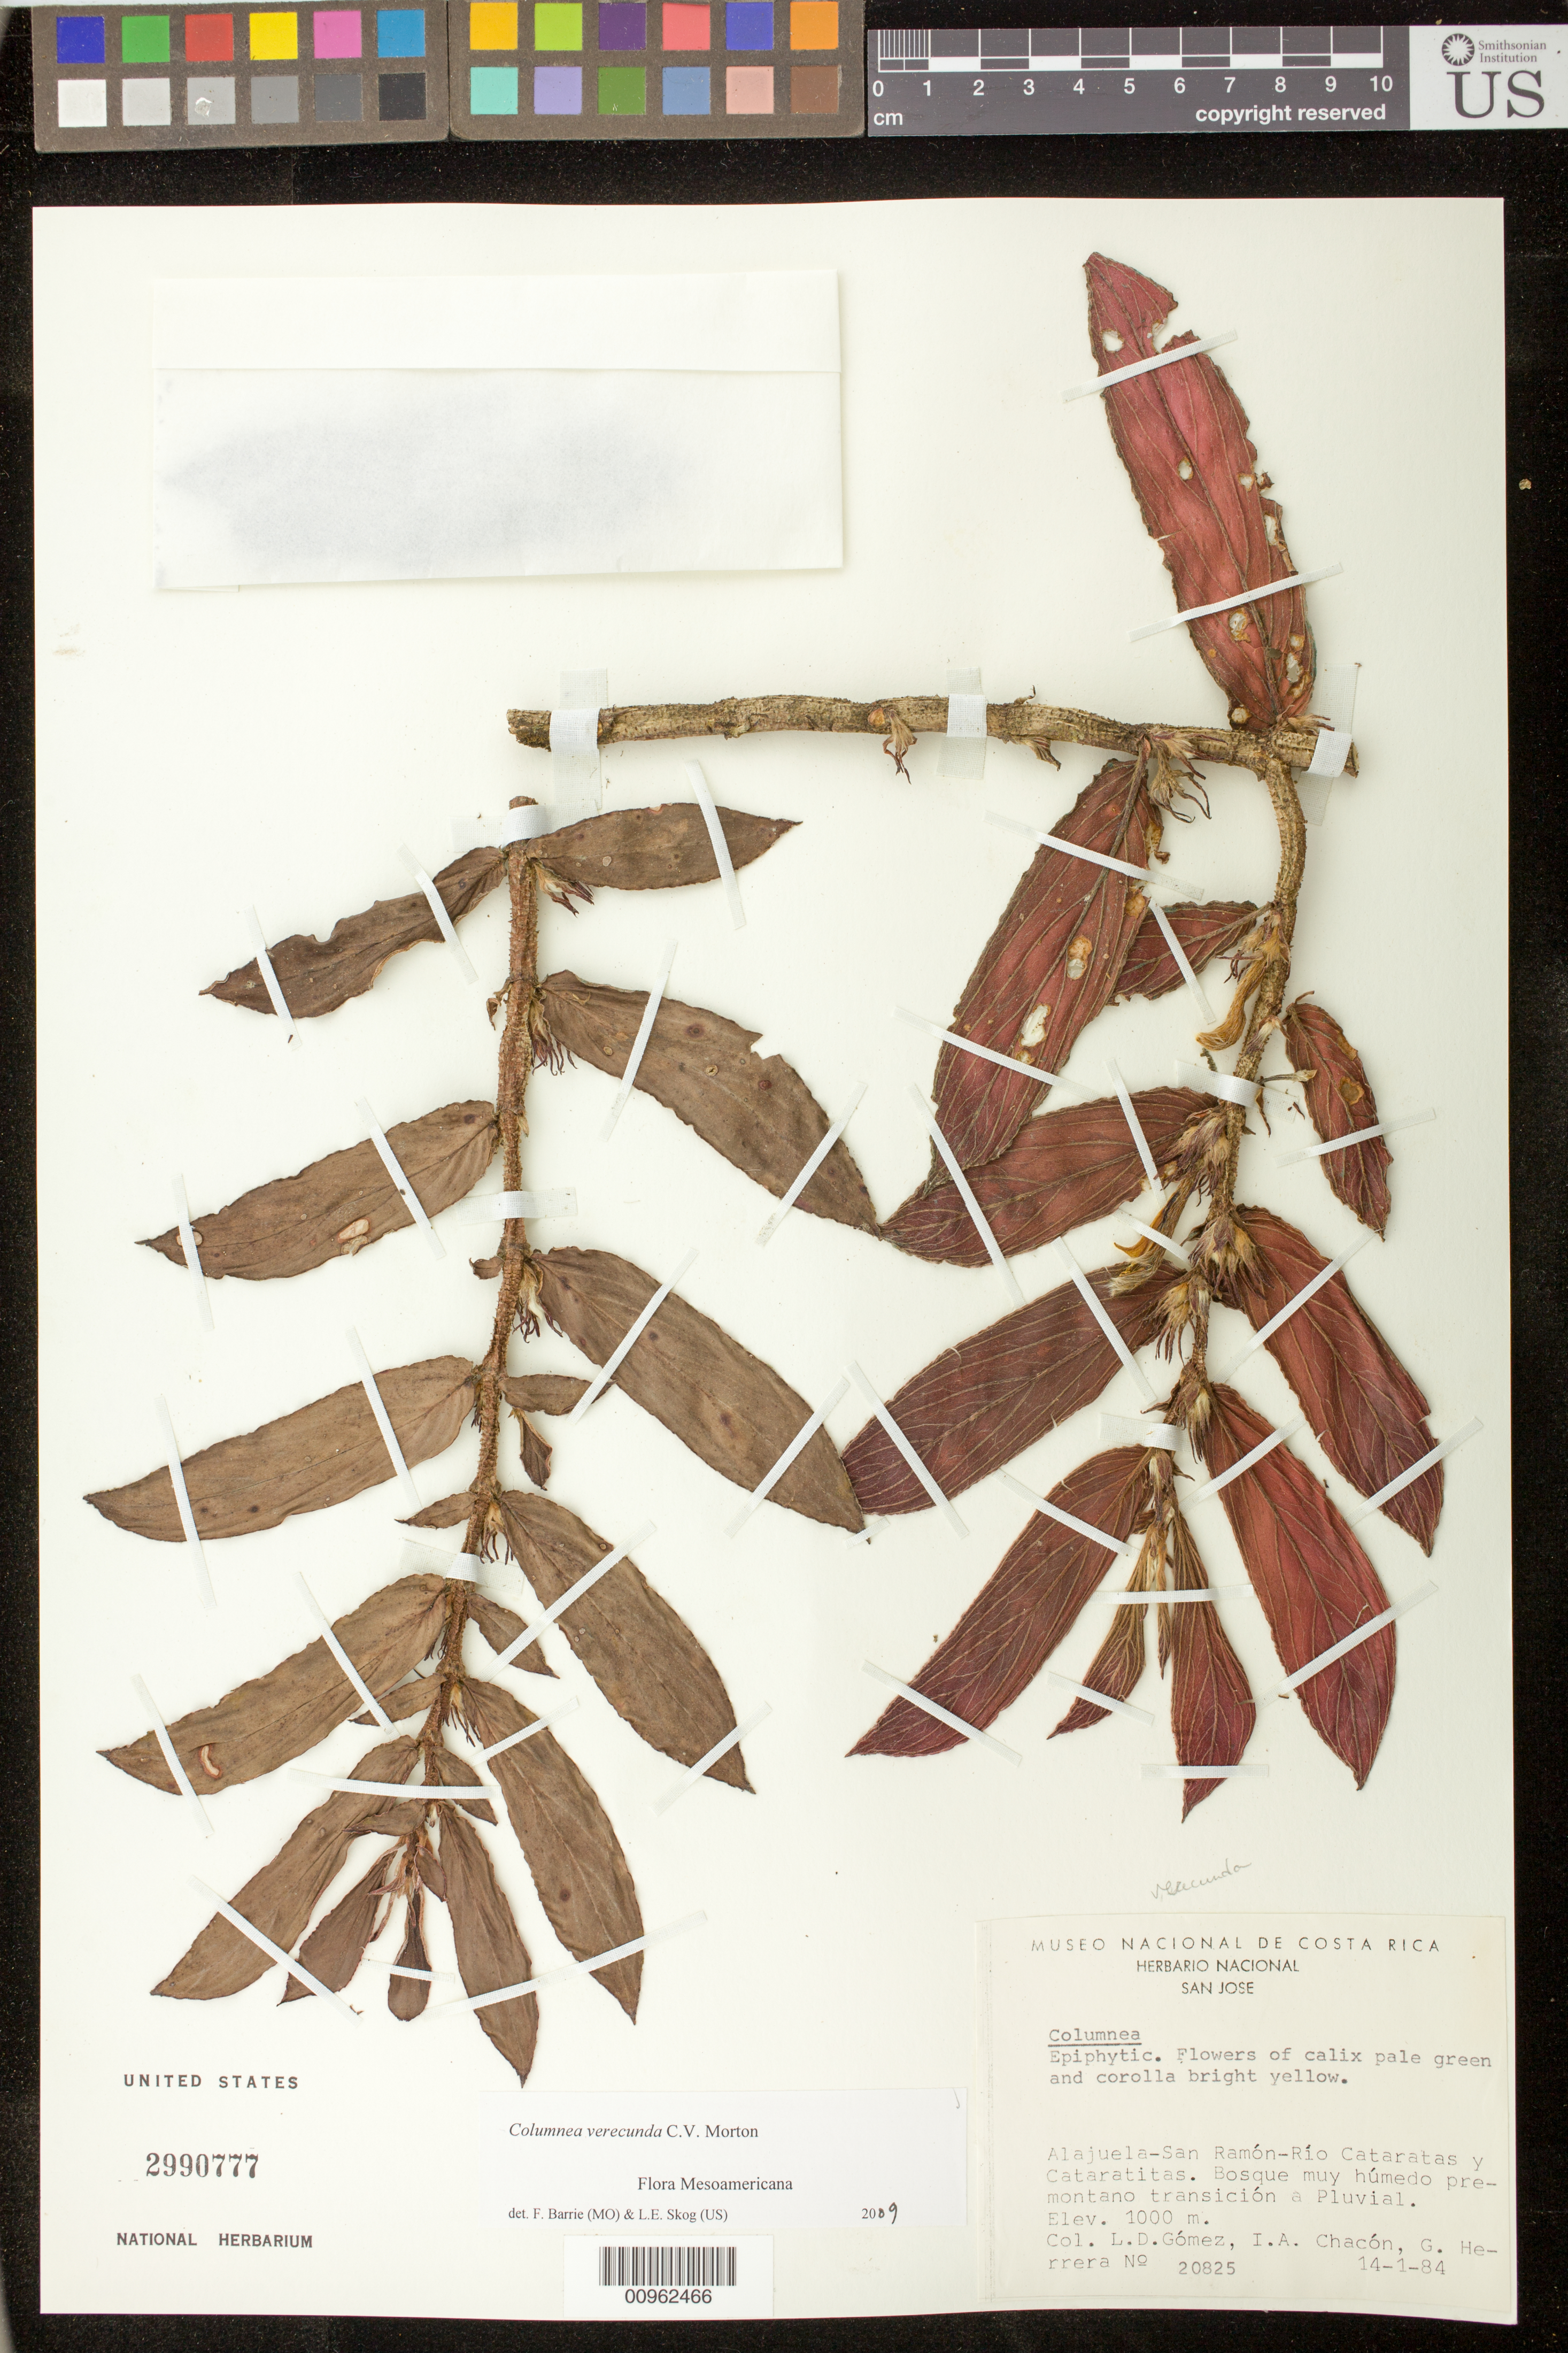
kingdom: Plantae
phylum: Tracheophyta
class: Magnoliopsida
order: Lamiales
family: Gesneriaceae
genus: Columnea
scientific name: Columnea verecunda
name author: C.V. Morton in Standl.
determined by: Barrie, F. R.; Skog, Laurence E.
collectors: L. D. Gómez, I. Chacón & G. Herrera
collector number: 20825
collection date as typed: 14 Jan 1984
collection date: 1984-01-14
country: Costa Rica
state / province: Alajuela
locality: Alajuela-San Ramón-Río Cataratas y Cataratitas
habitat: Bosque muy humedo premontano transicion a Pluvial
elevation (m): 1000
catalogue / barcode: US 2990777